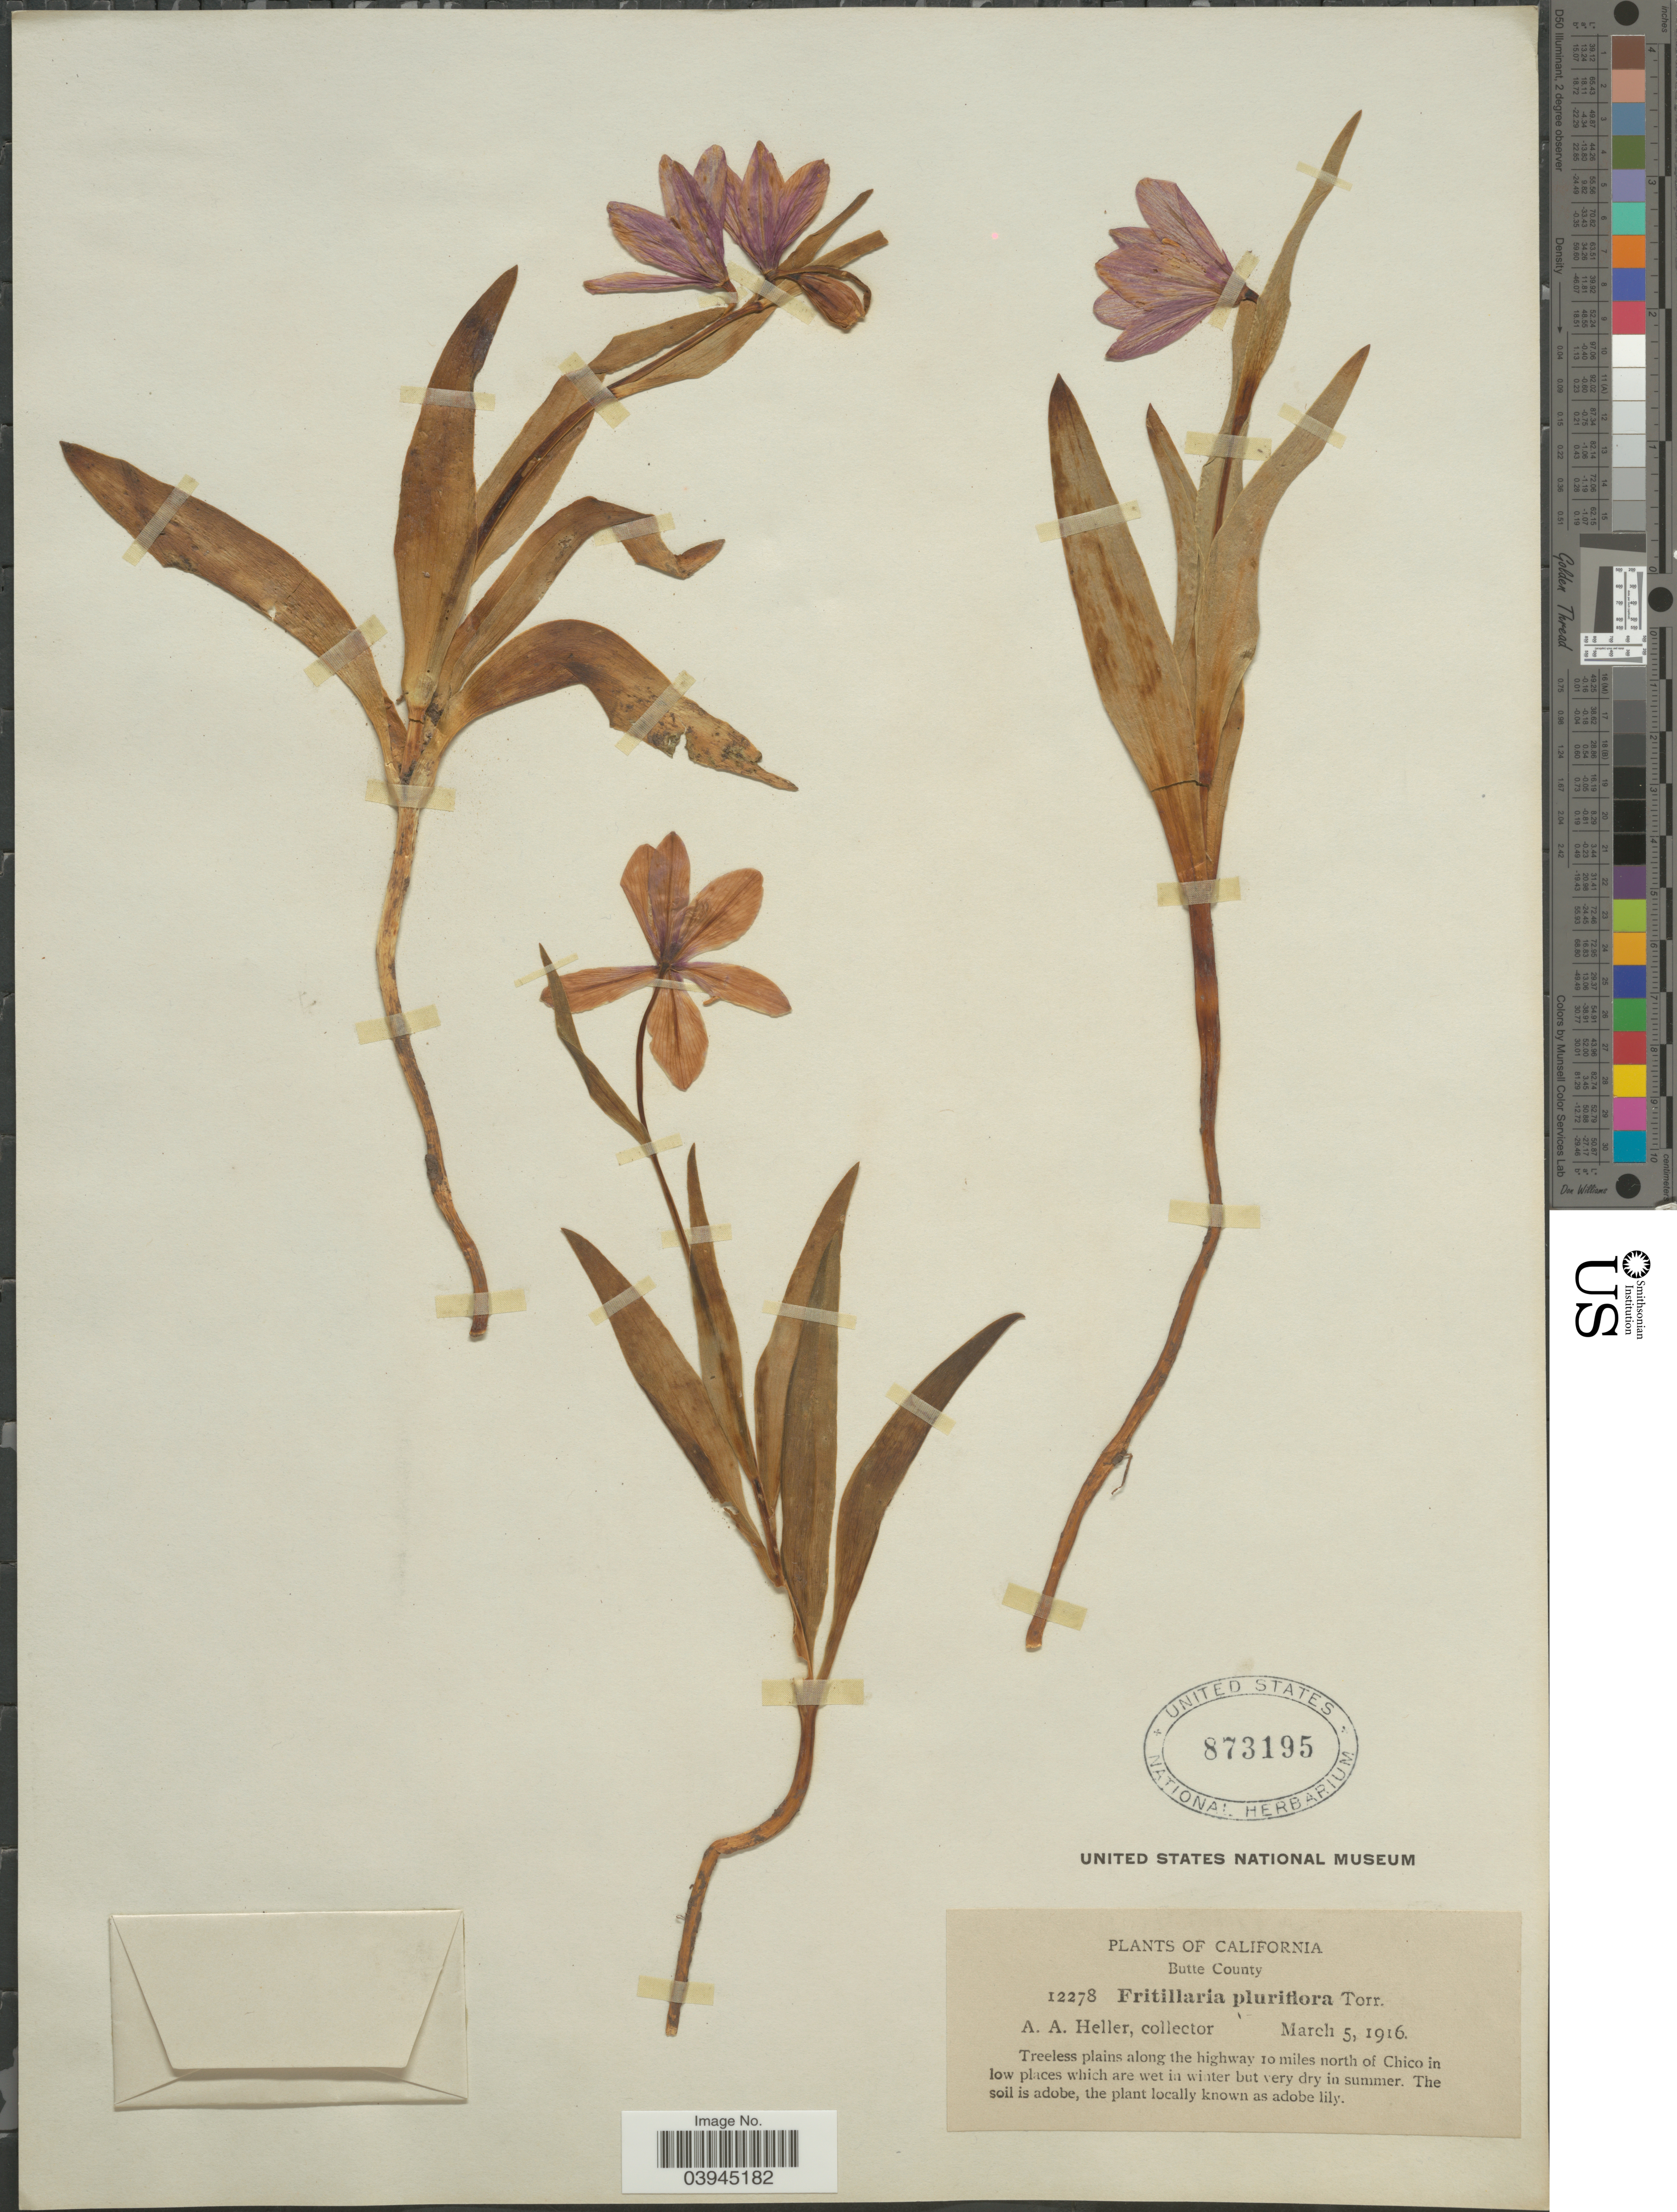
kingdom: Plantae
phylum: Tracheophyta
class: Liliopsida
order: Liliales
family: Liliaceae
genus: Fritillaria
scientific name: Fritillaria pluriflora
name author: Torr. ex Benth.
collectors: A. A. Heller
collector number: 12278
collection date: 1916-03-05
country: United States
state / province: California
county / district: Butte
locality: Butte County. Treeless plains along the highway 10 miles north of Chico in low places which are wet in winter but very dry in summer.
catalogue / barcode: US 873195